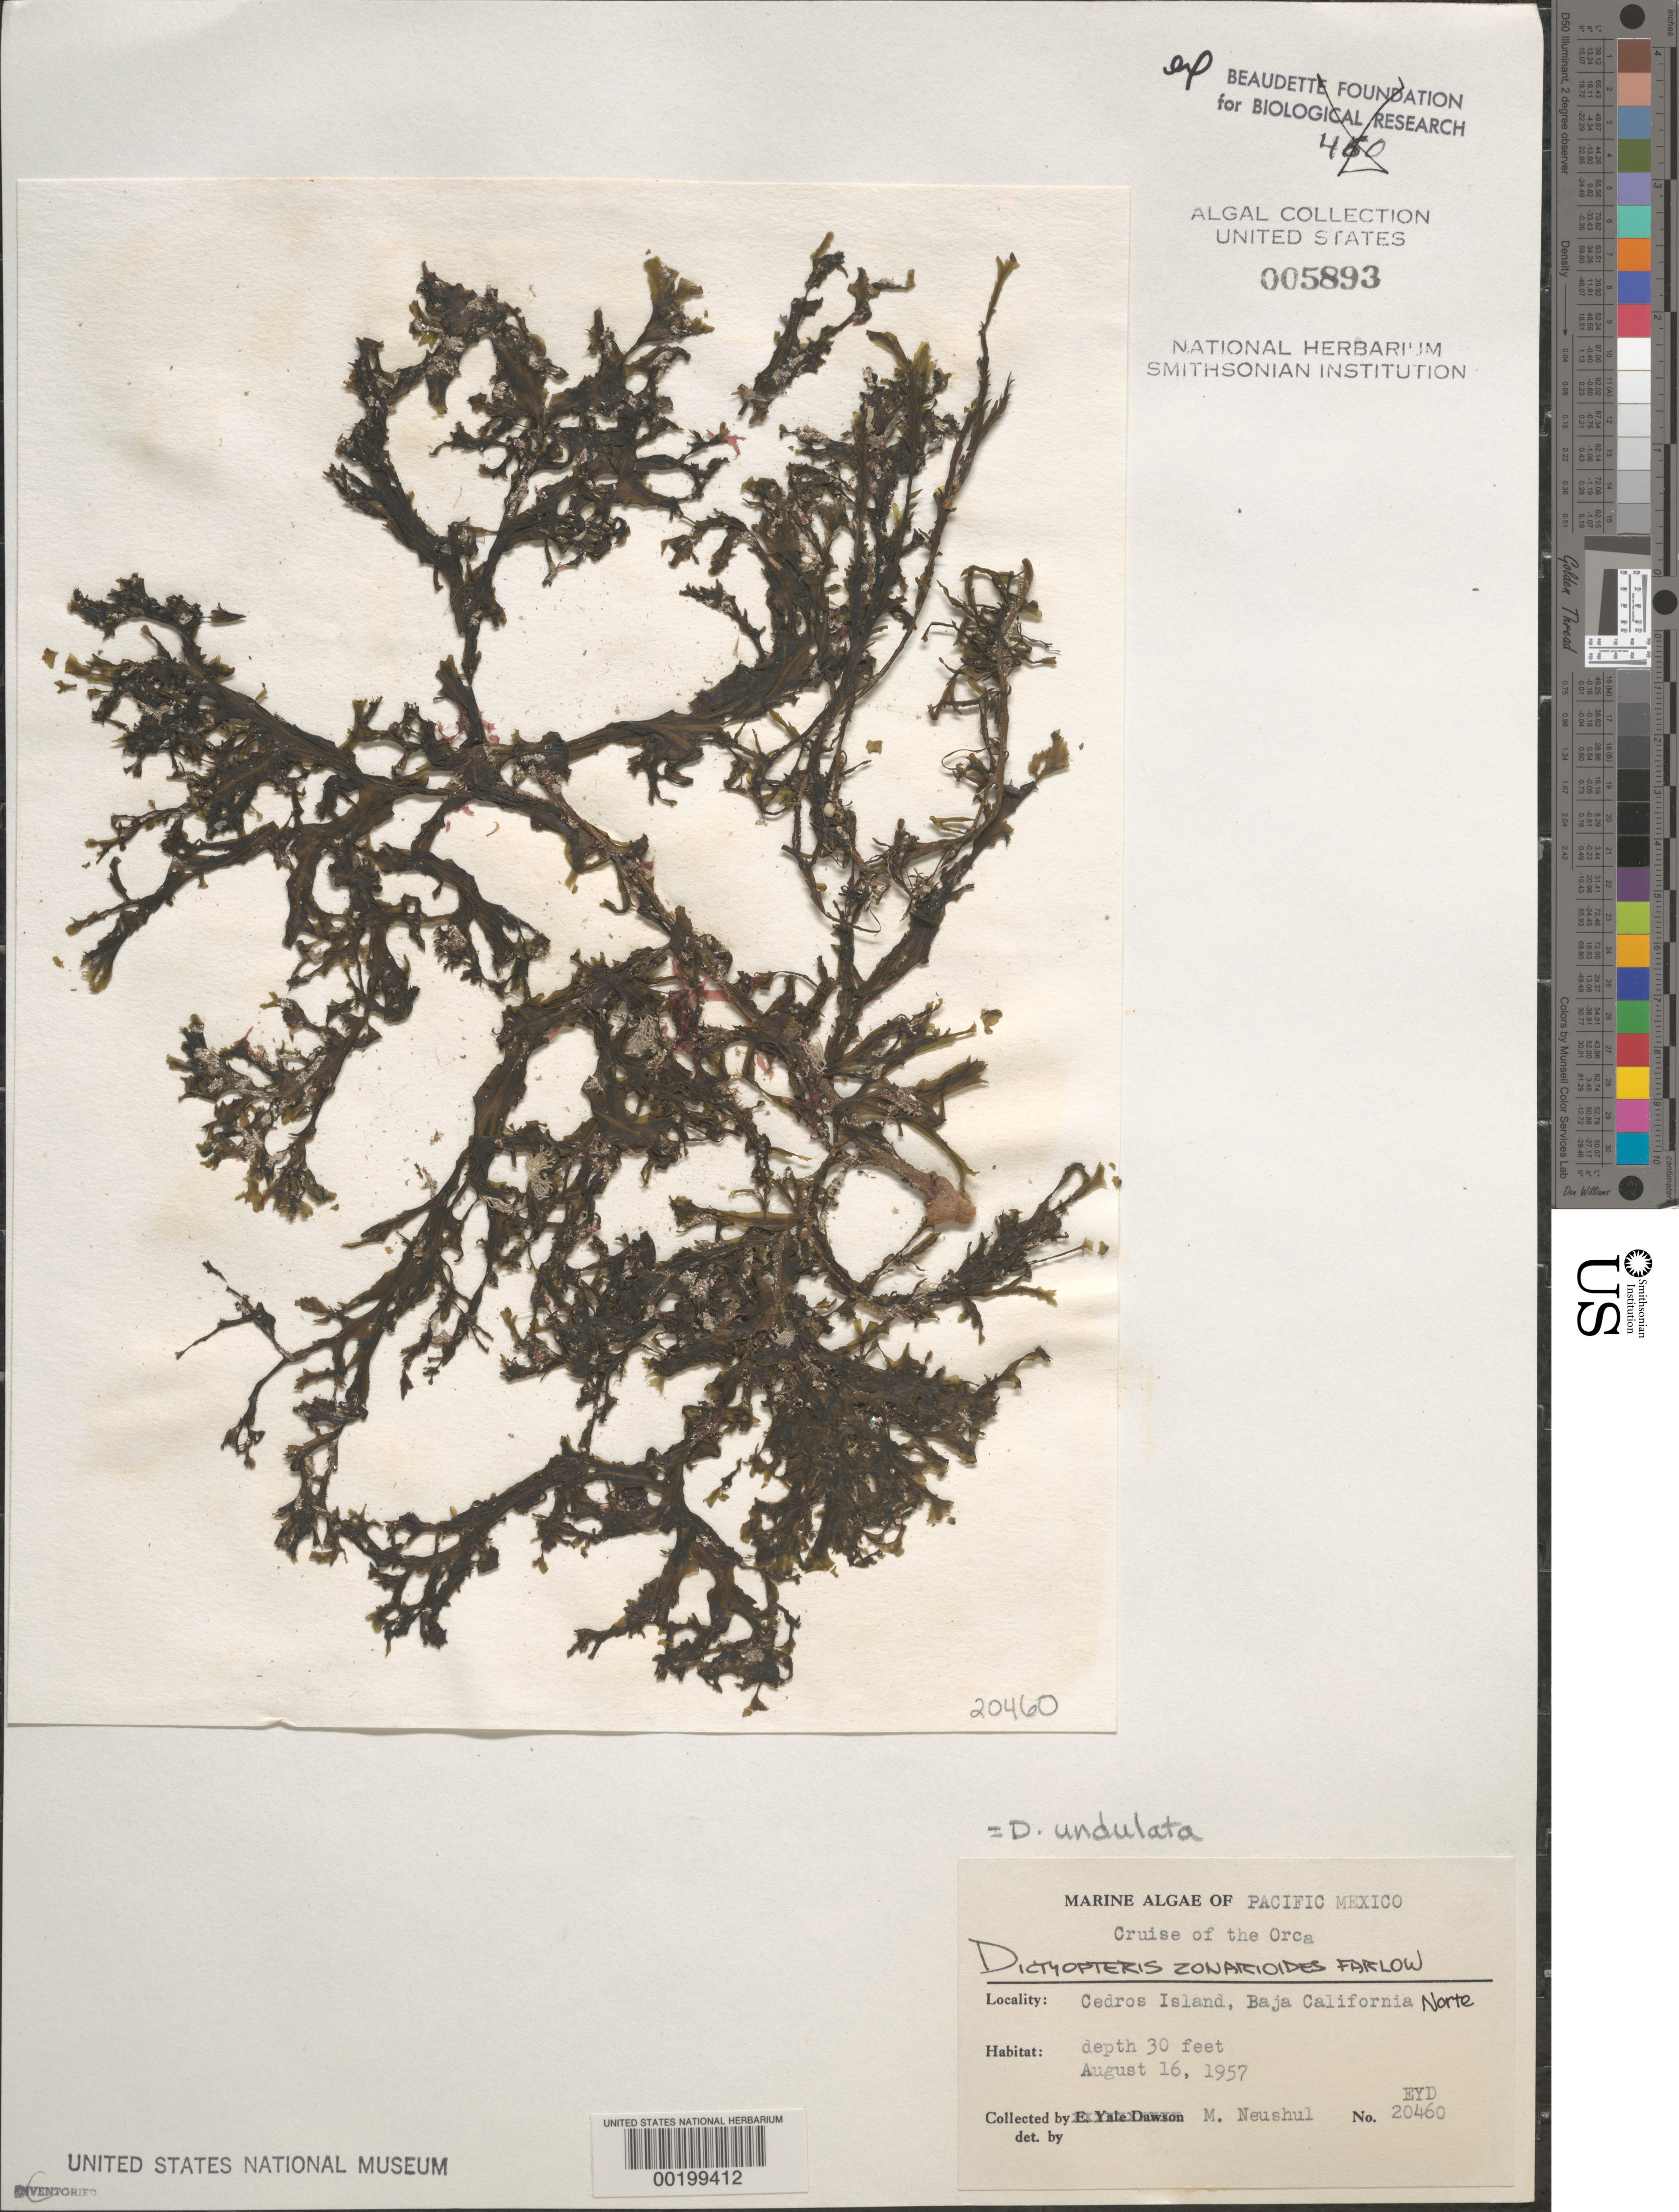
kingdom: Chromista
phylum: Ochrophyta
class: Phaeophyceae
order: Dictyotales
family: Dictyotaceae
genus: Dictyopteris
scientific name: Dictyopteris undulata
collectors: M. Neushul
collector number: EYD 20460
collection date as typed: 16 Aug 1957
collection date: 1957-08-16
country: Mexico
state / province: Baja California Norte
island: Isla Cedros (Cedros Island)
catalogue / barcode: US 5893